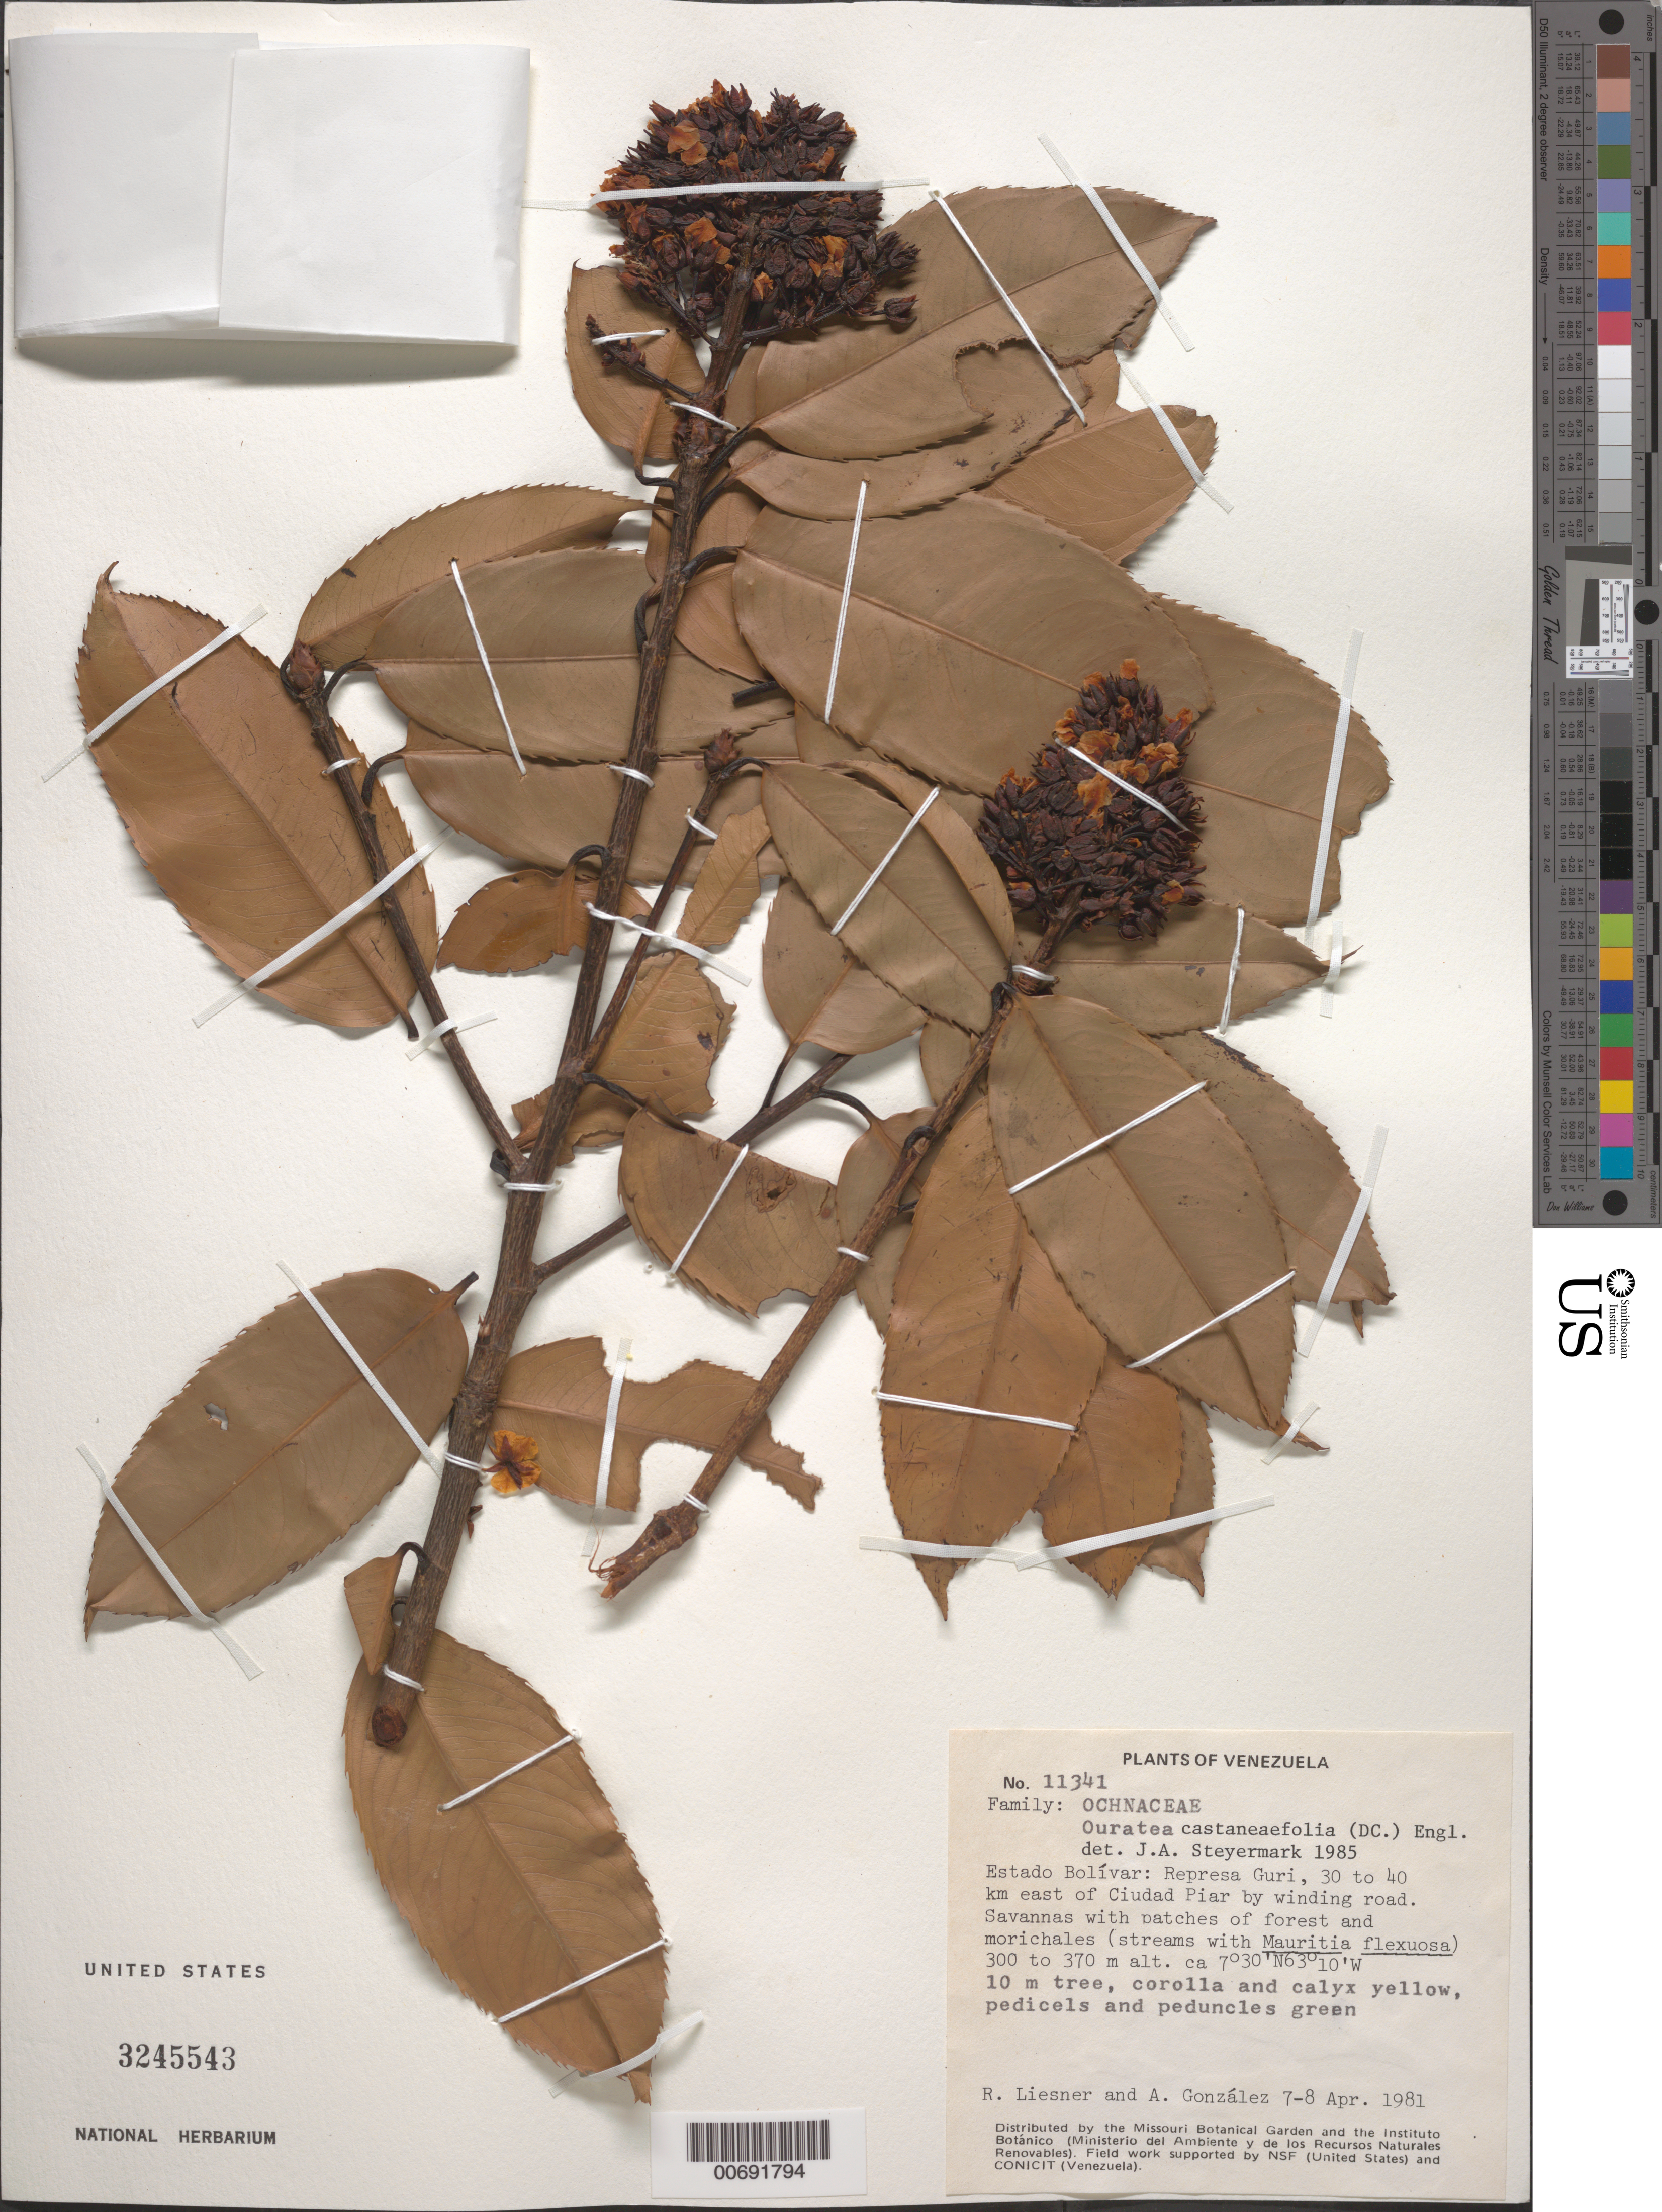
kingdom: Plantae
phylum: Tracheophyta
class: Magnoliopsida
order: Malpighiales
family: Ochnaceae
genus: Ouratea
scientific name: Ouratea castaneifolia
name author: (DC.) Engl.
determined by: Steyermark, Julian A., (VEN)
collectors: R. L. Liesner & A. C. González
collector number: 11341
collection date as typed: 7-Apr-81 to 8-Apr-81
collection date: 1981-04-07/1981-04-08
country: Venezuela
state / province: Bolívar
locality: Represa Guri, 30-40 km E of Ciudad Piar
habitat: Savannas with patches of forest and morichales; in stream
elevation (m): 300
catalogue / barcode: US 3245543